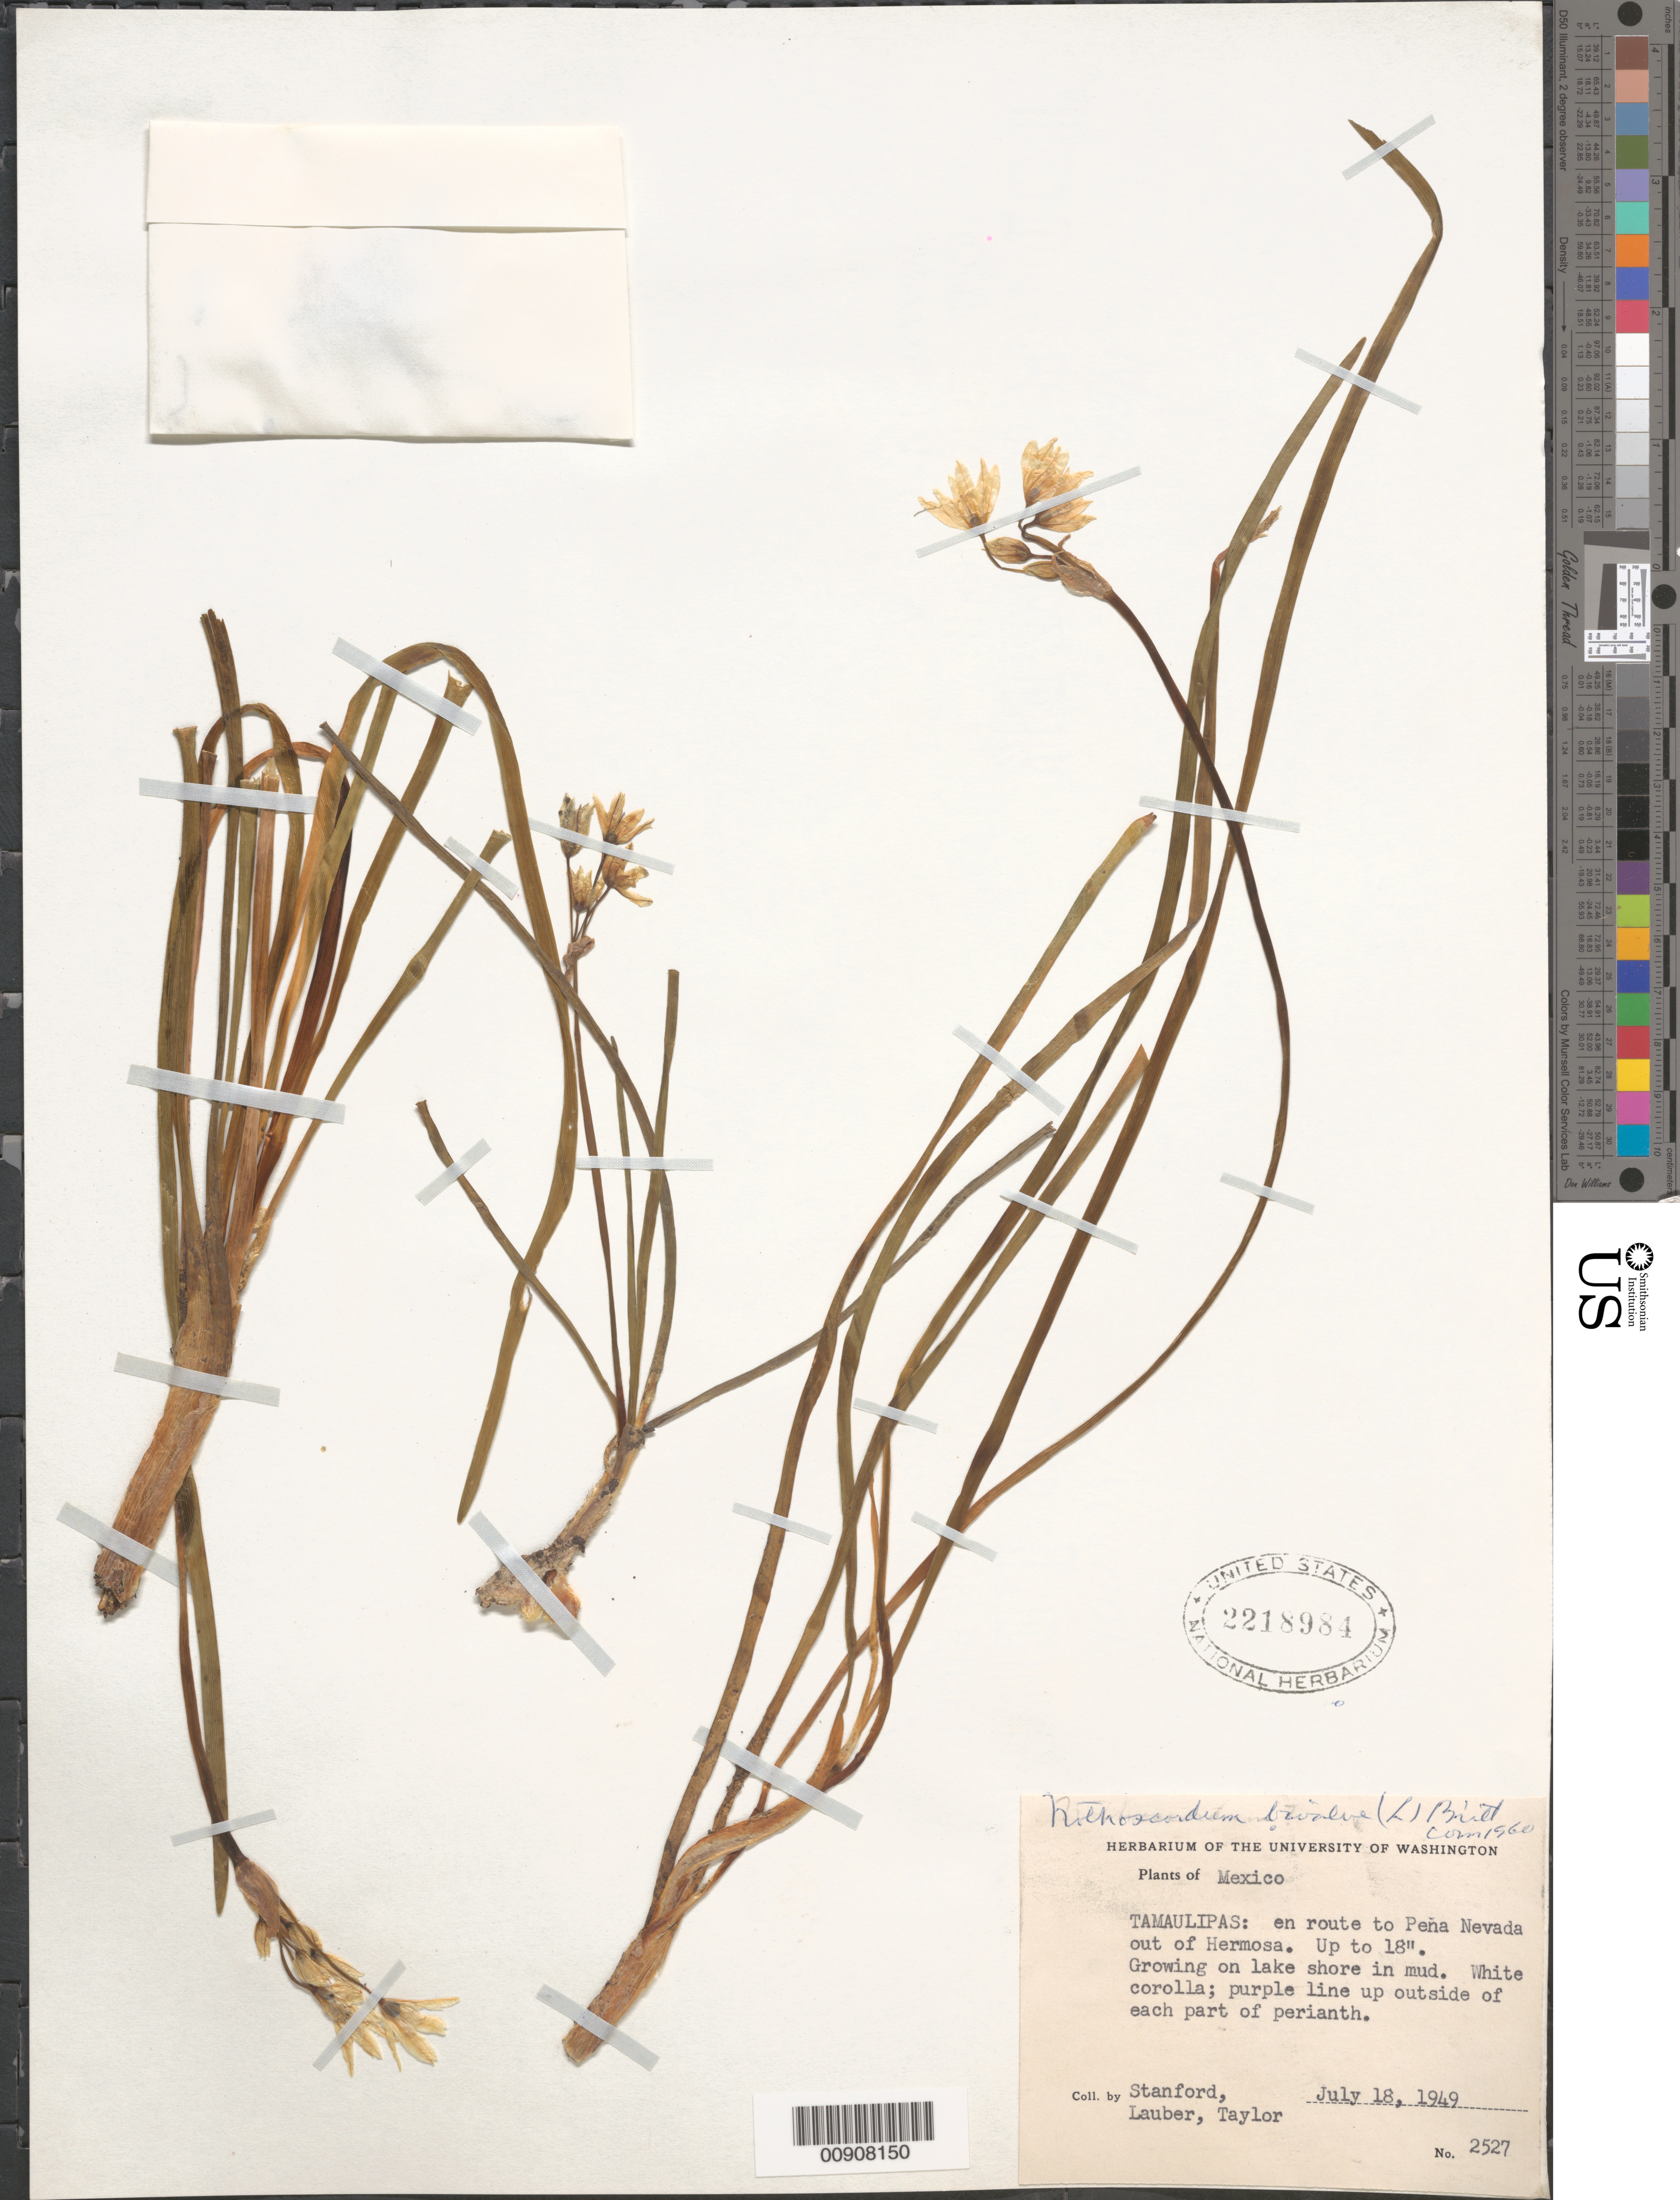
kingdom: Plantae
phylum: Tracheophyta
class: Liliopsida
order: Asparagales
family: Amaryllidaceae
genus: Nothoscordum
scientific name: Nothoscordum bivalve var. bivalve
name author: (L.) Britton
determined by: Strong, M. T., (US), Smithsonian Institution - National Museum of Natural History (UNITED STATES)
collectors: -. Stanford, Lauber, -- & -- Taylor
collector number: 2527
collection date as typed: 18 Jul 1949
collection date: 1949-07-18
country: Mexico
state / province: Tamaulipas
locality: Tamaulipas, en route to Peña Nevada out of Hermosa.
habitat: Growing on lake shore mud.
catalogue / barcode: US 2218984